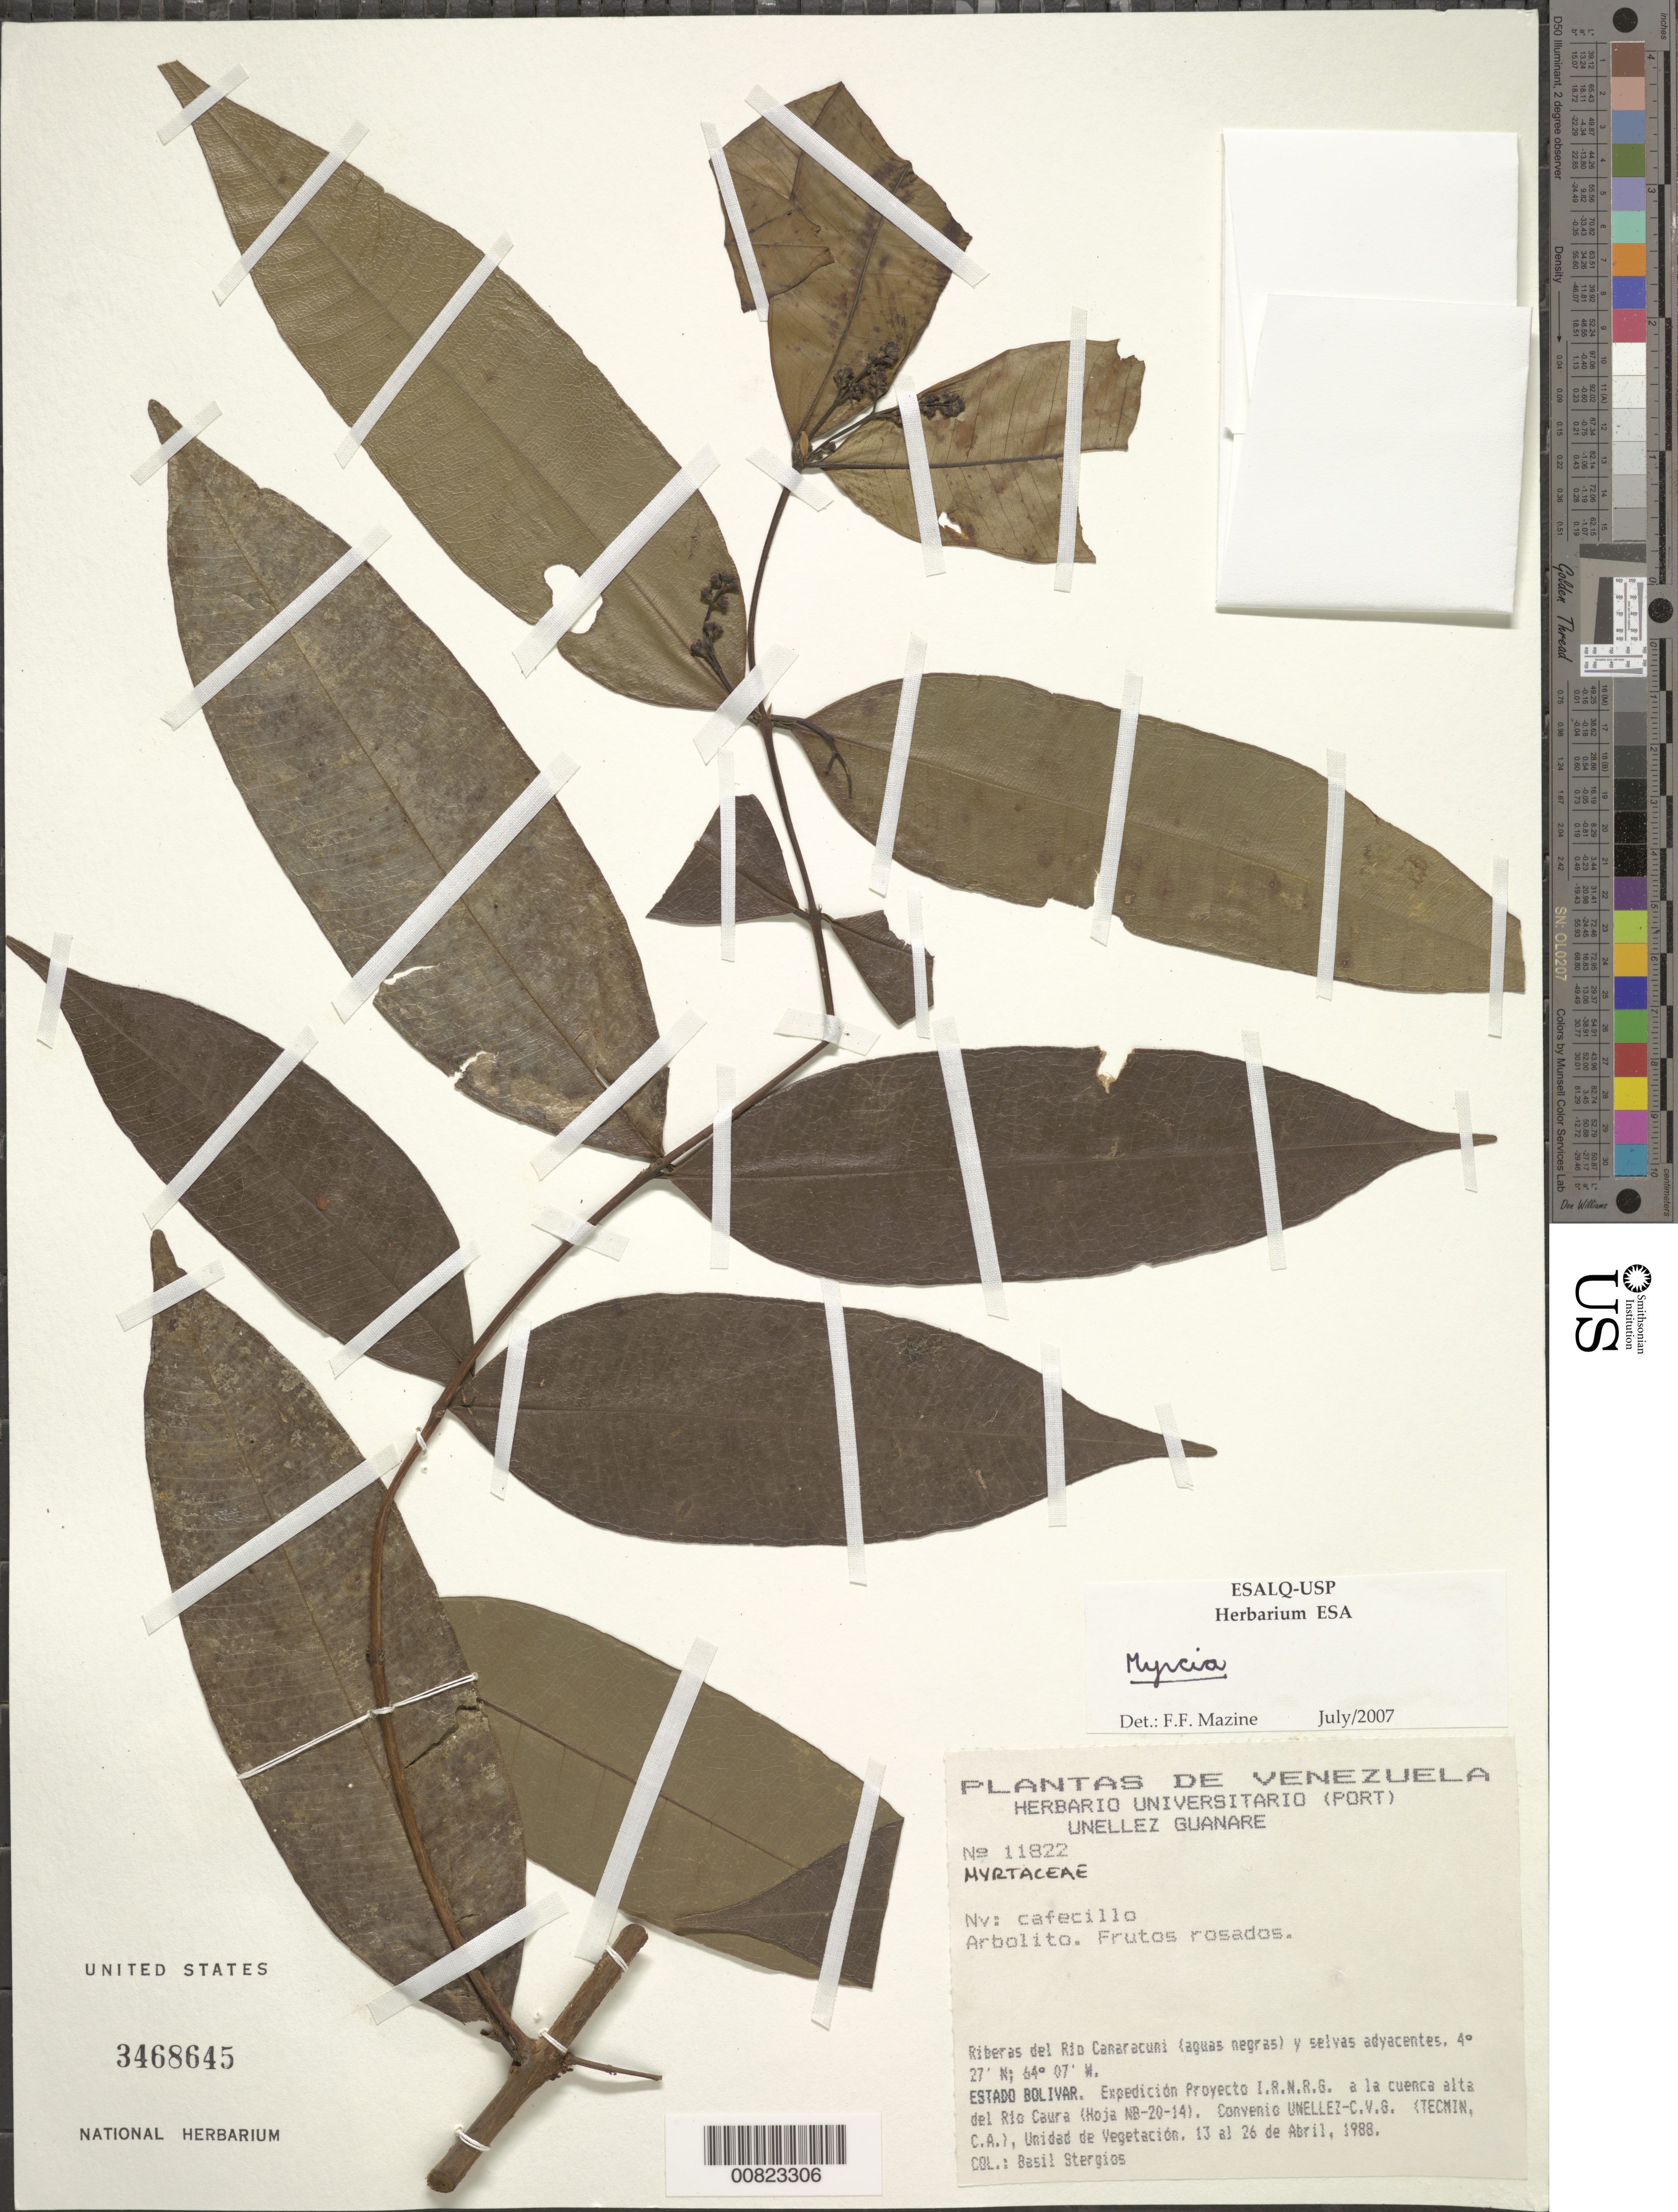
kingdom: Plantae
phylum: Tracheophyta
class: Magnoliopsida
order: Myrtales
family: Myrtaceae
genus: Myrcia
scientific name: Myrcia sp.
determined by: Mazine, Fiorella F.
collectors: B. G. Stergios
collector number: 11822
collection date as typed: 13-Apr-88 to 26-Apr-88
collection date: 1988-04-13/1988-04-26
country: Venezuela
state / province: Bolívar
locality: Río Canaracuni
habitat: Riberas del río (aguas negras) y selvas adyacentes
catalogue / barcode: US 3468645